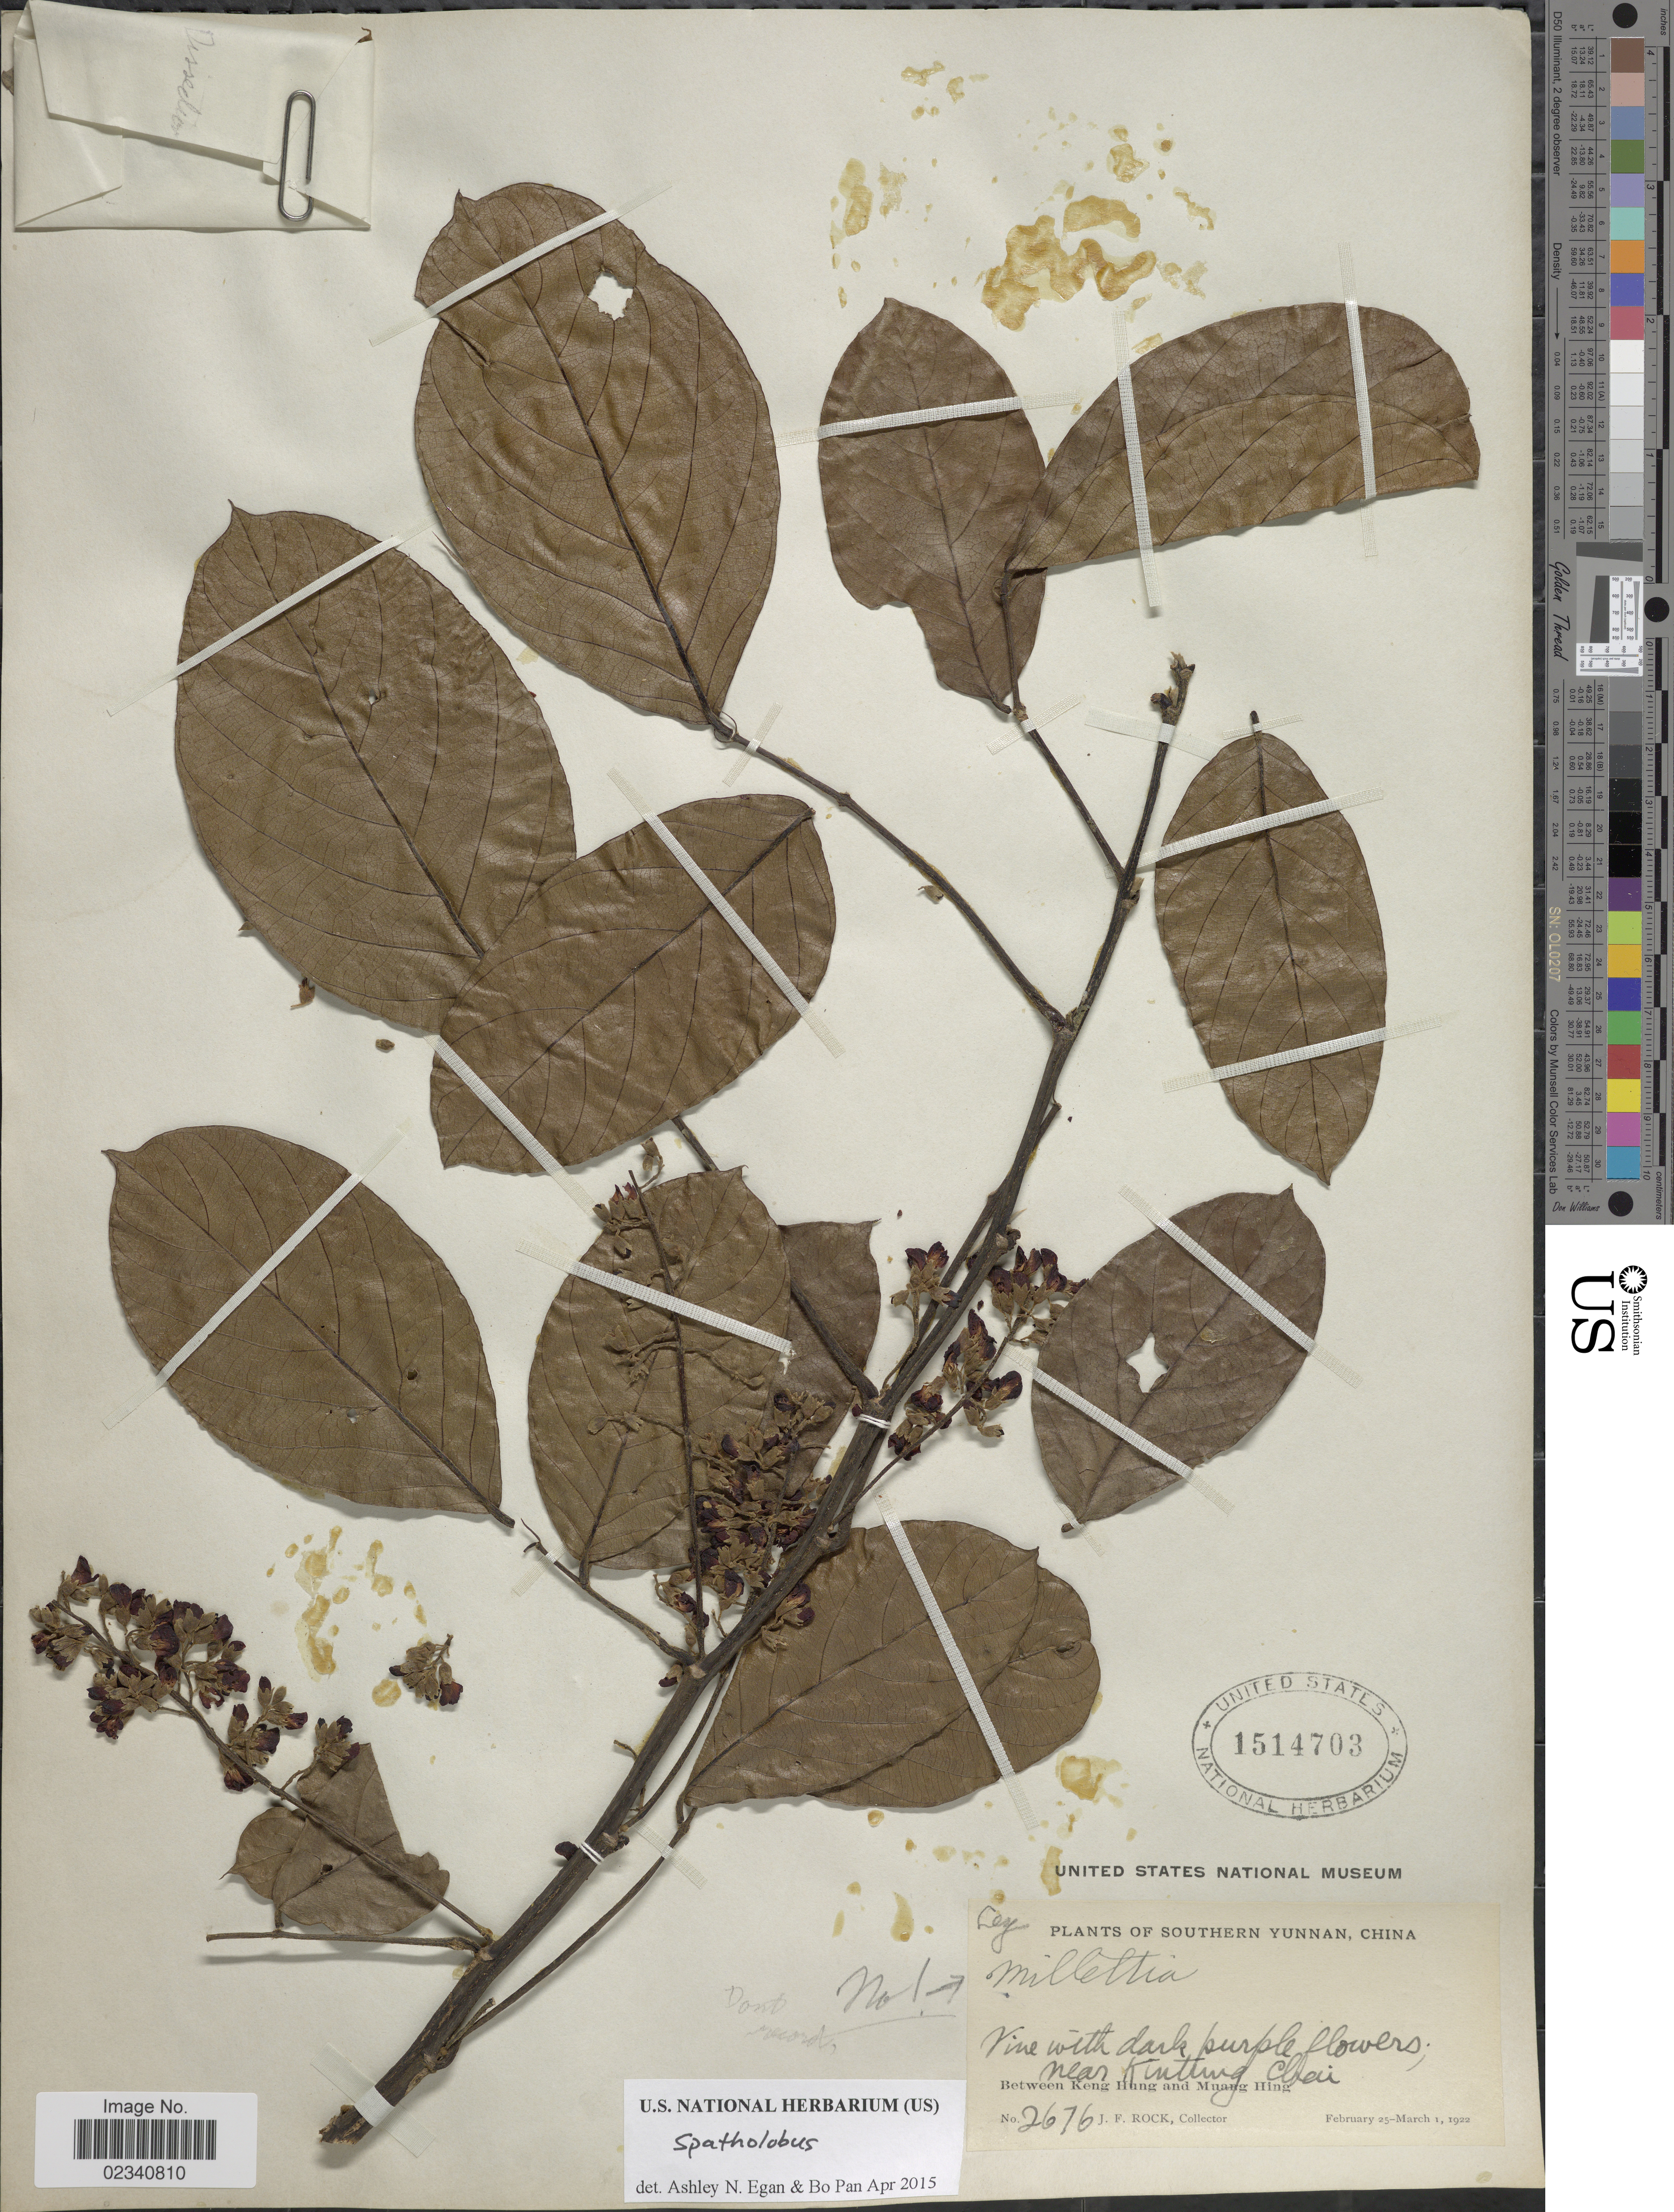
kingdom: Plantae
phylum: Tracheophyta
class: Magnoliopsida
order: Fabales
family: Fabaceae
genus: Spatholobus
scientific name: Spatholobus sp.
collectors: J. Rock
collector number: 2676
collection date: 1922-02-25/1922-03-01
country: China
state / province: Yunnan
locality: Southern Yunnan, China, near Kintung Chai, Between Keng Hung and Muang Hing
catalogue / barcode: US 1514703